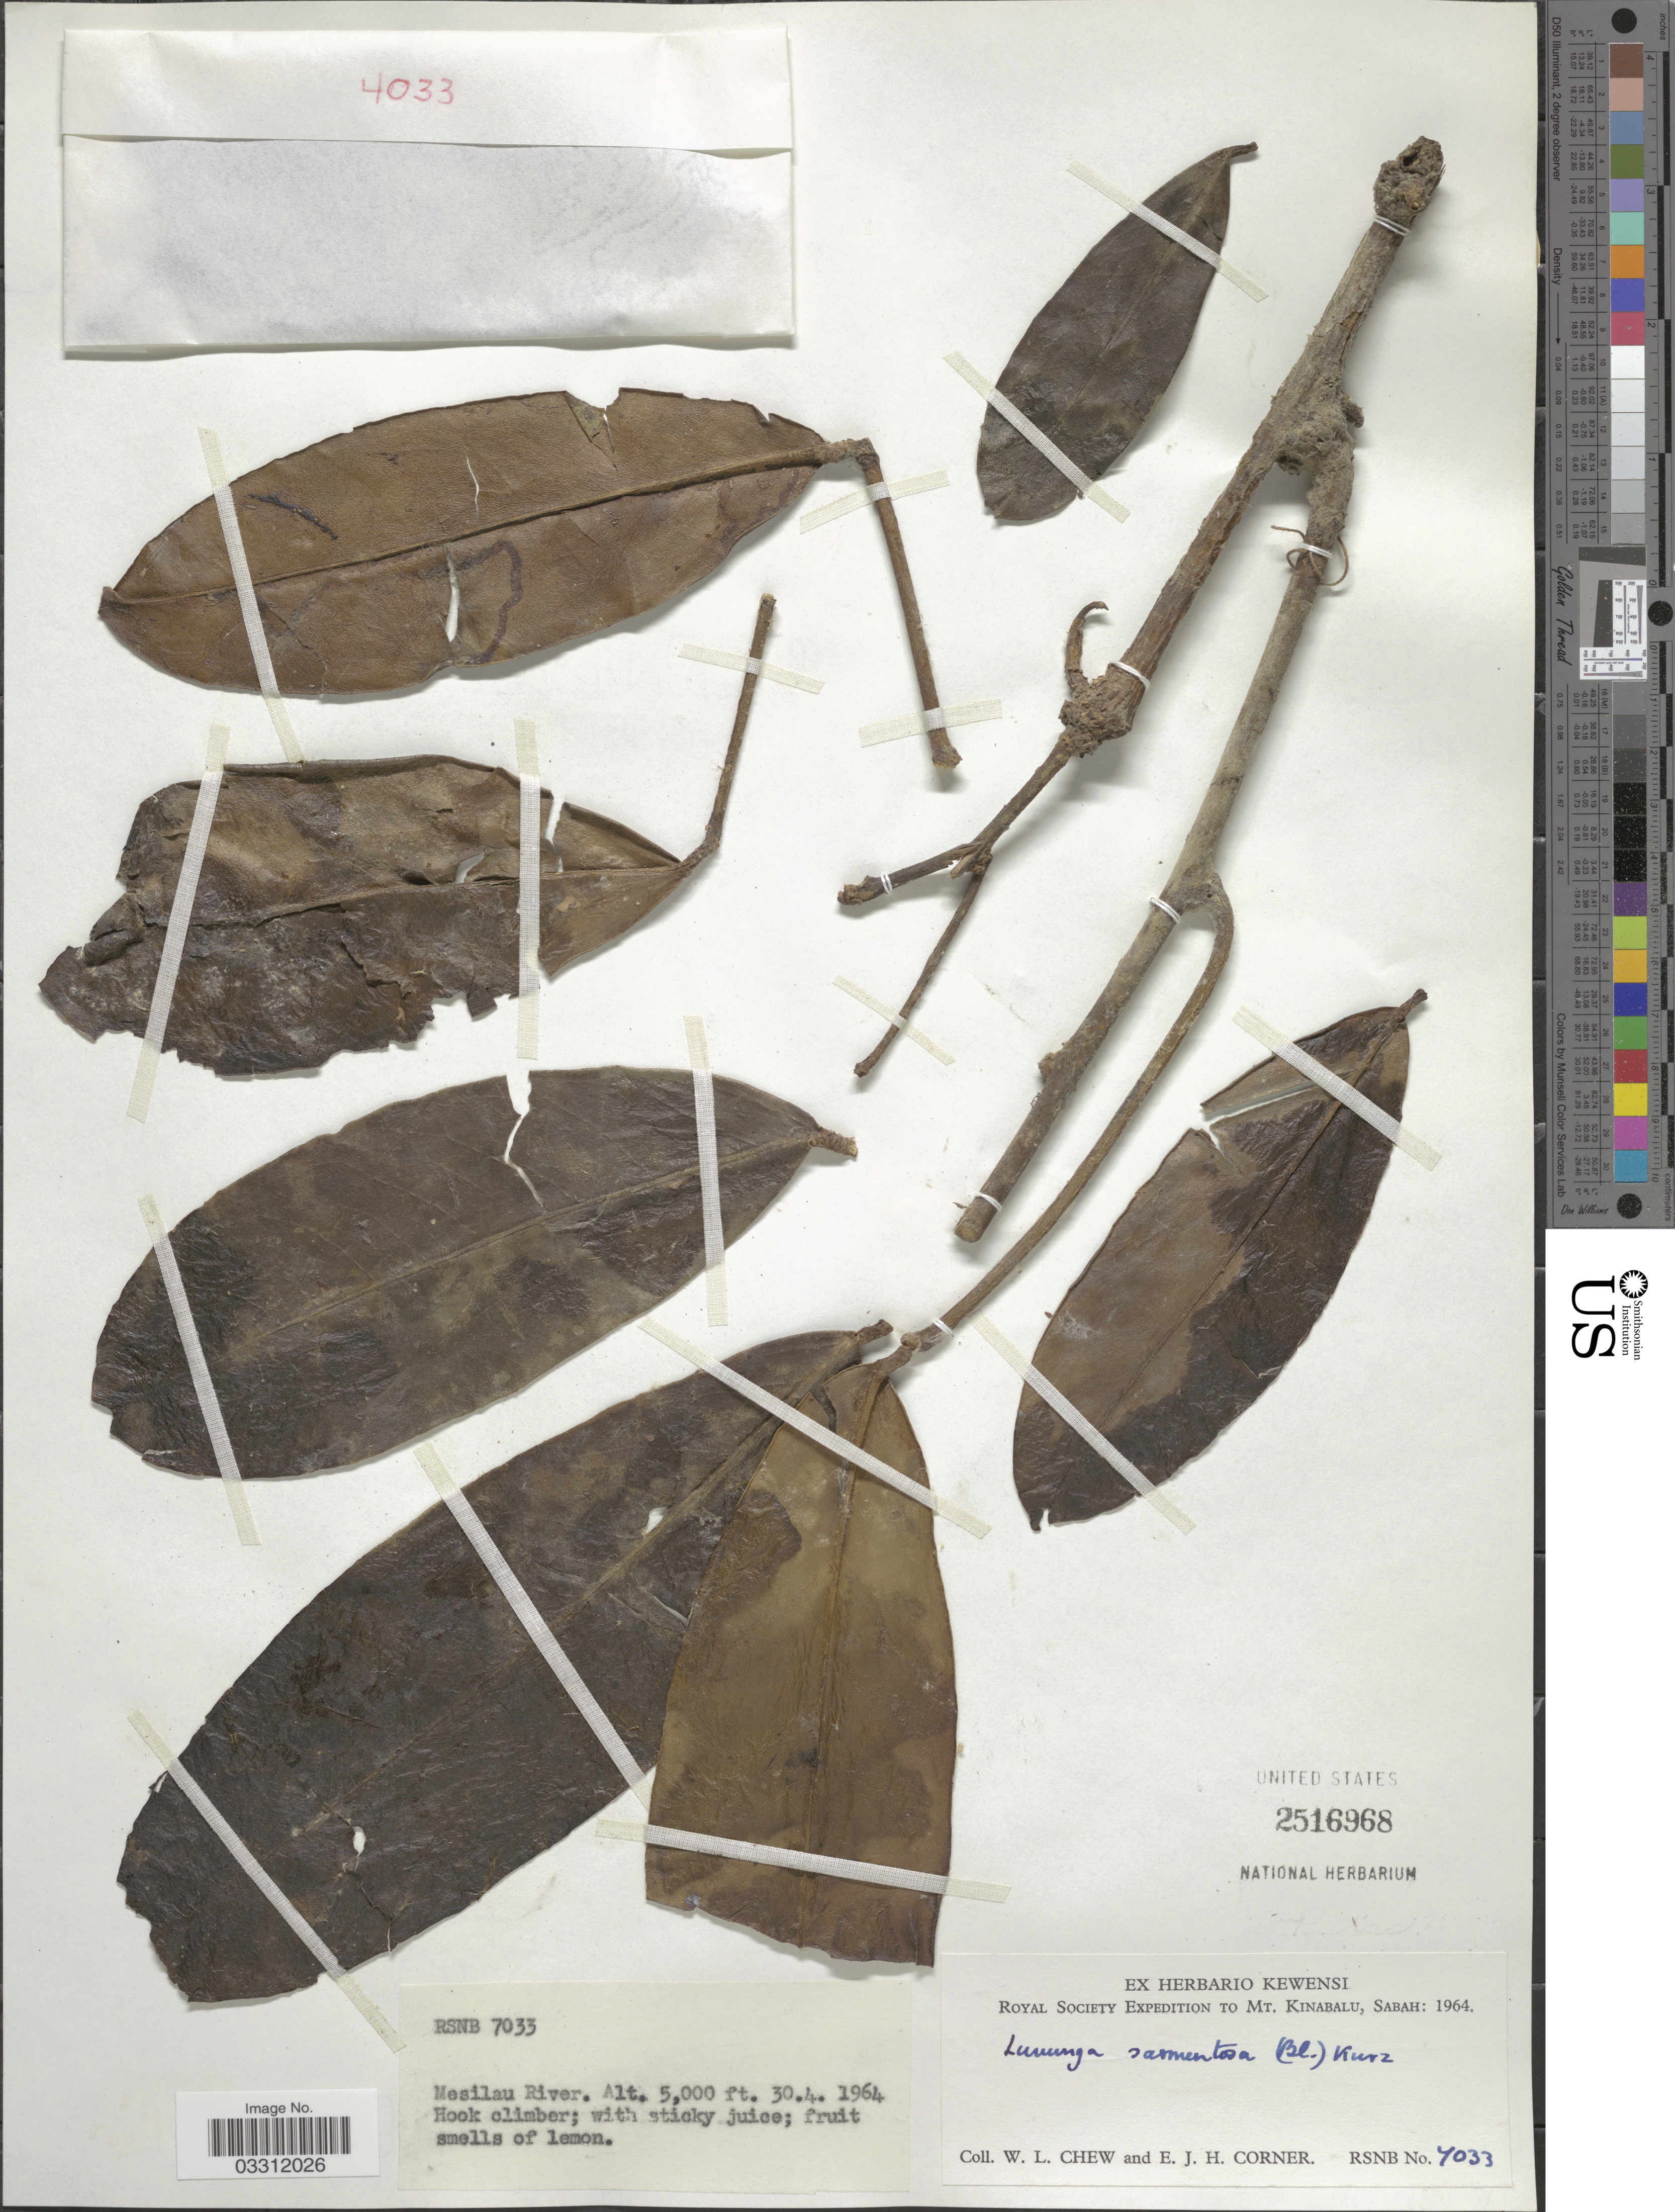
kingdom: Plantae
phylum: Tracheophyta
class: Magnoliopsida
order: Sapindales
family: Rutaceae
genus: Luvunga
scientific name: Luvunga sarmentosa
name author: Kurz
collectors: W. Chew & E. Corner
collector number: RSNB7033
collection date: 1964-04-30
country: Malaysia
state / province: Sabah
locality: Mesilau River. Mt. Kinabalu.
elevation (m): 1524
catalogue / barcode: US 2516968